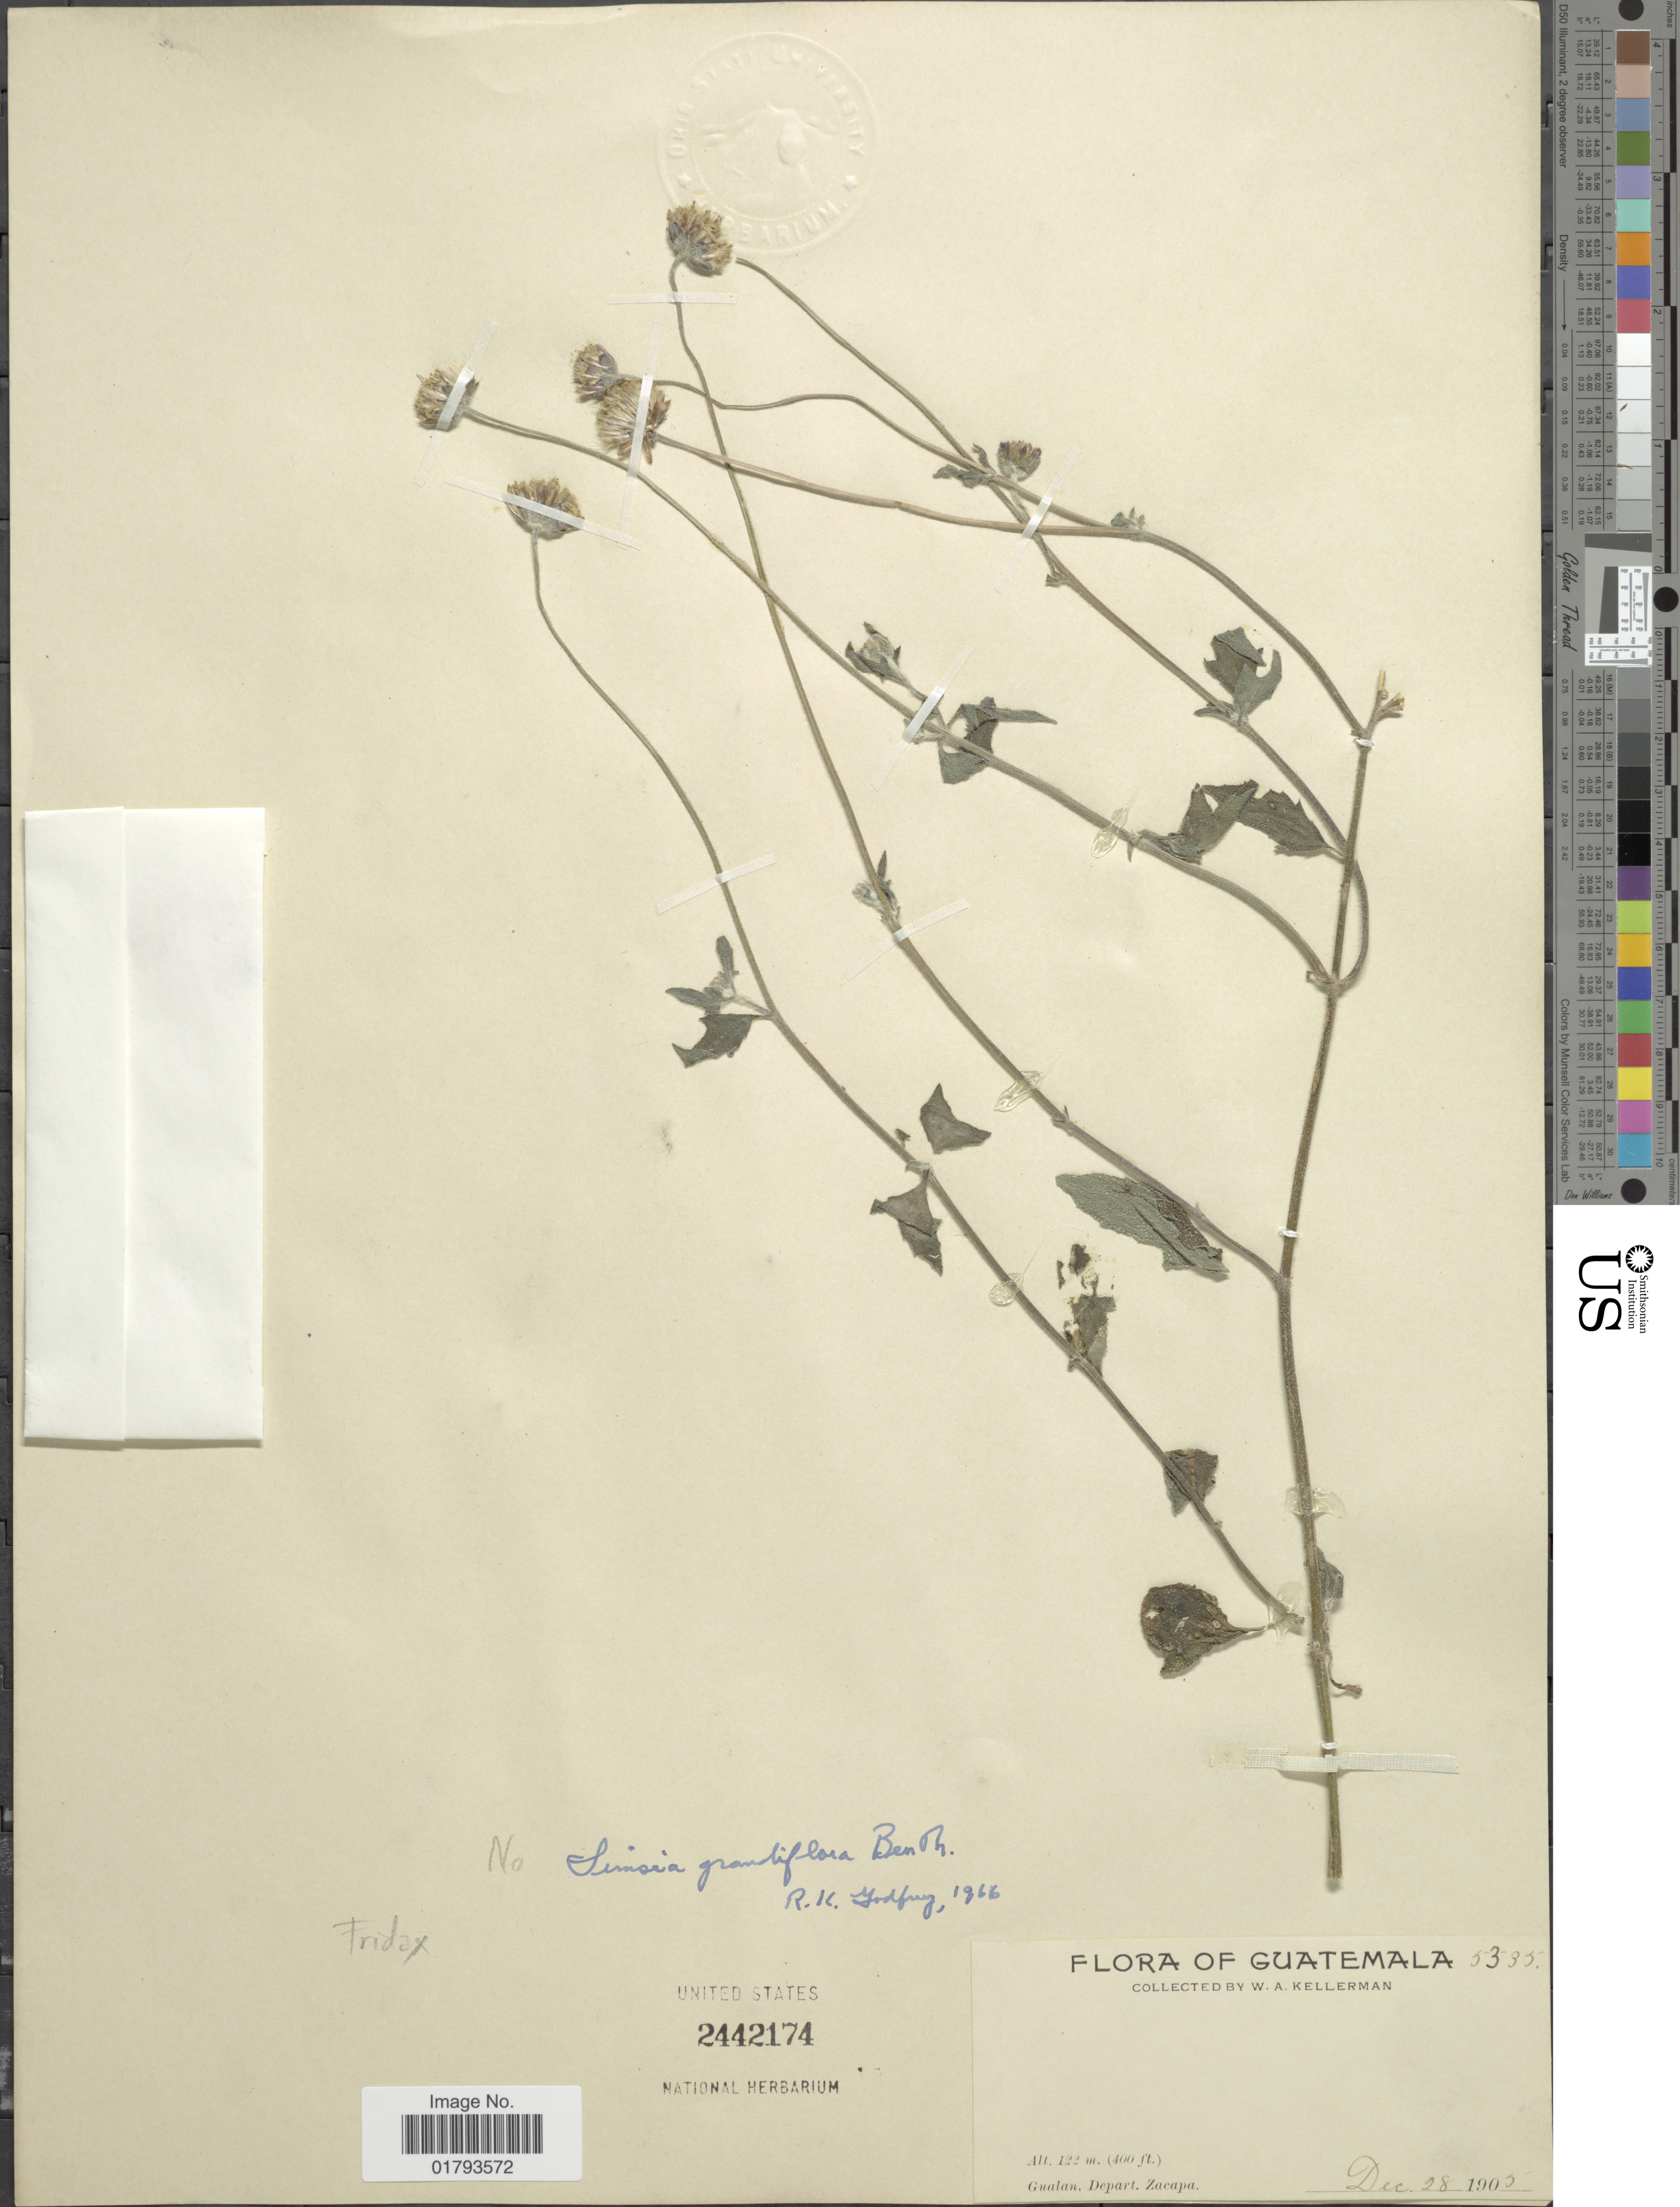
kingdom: Plantae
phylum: Tracheophyta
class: Magnoliopsida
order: Asterales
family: Asteraceae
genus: Tridax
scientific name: Tridax procumbens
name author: L.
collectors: W. Kellerman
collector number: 5335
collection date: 1905-12-28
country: Guatemala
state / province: Zacapa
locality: Gualan, Depart. Zacapa.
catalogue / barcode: US 2442174